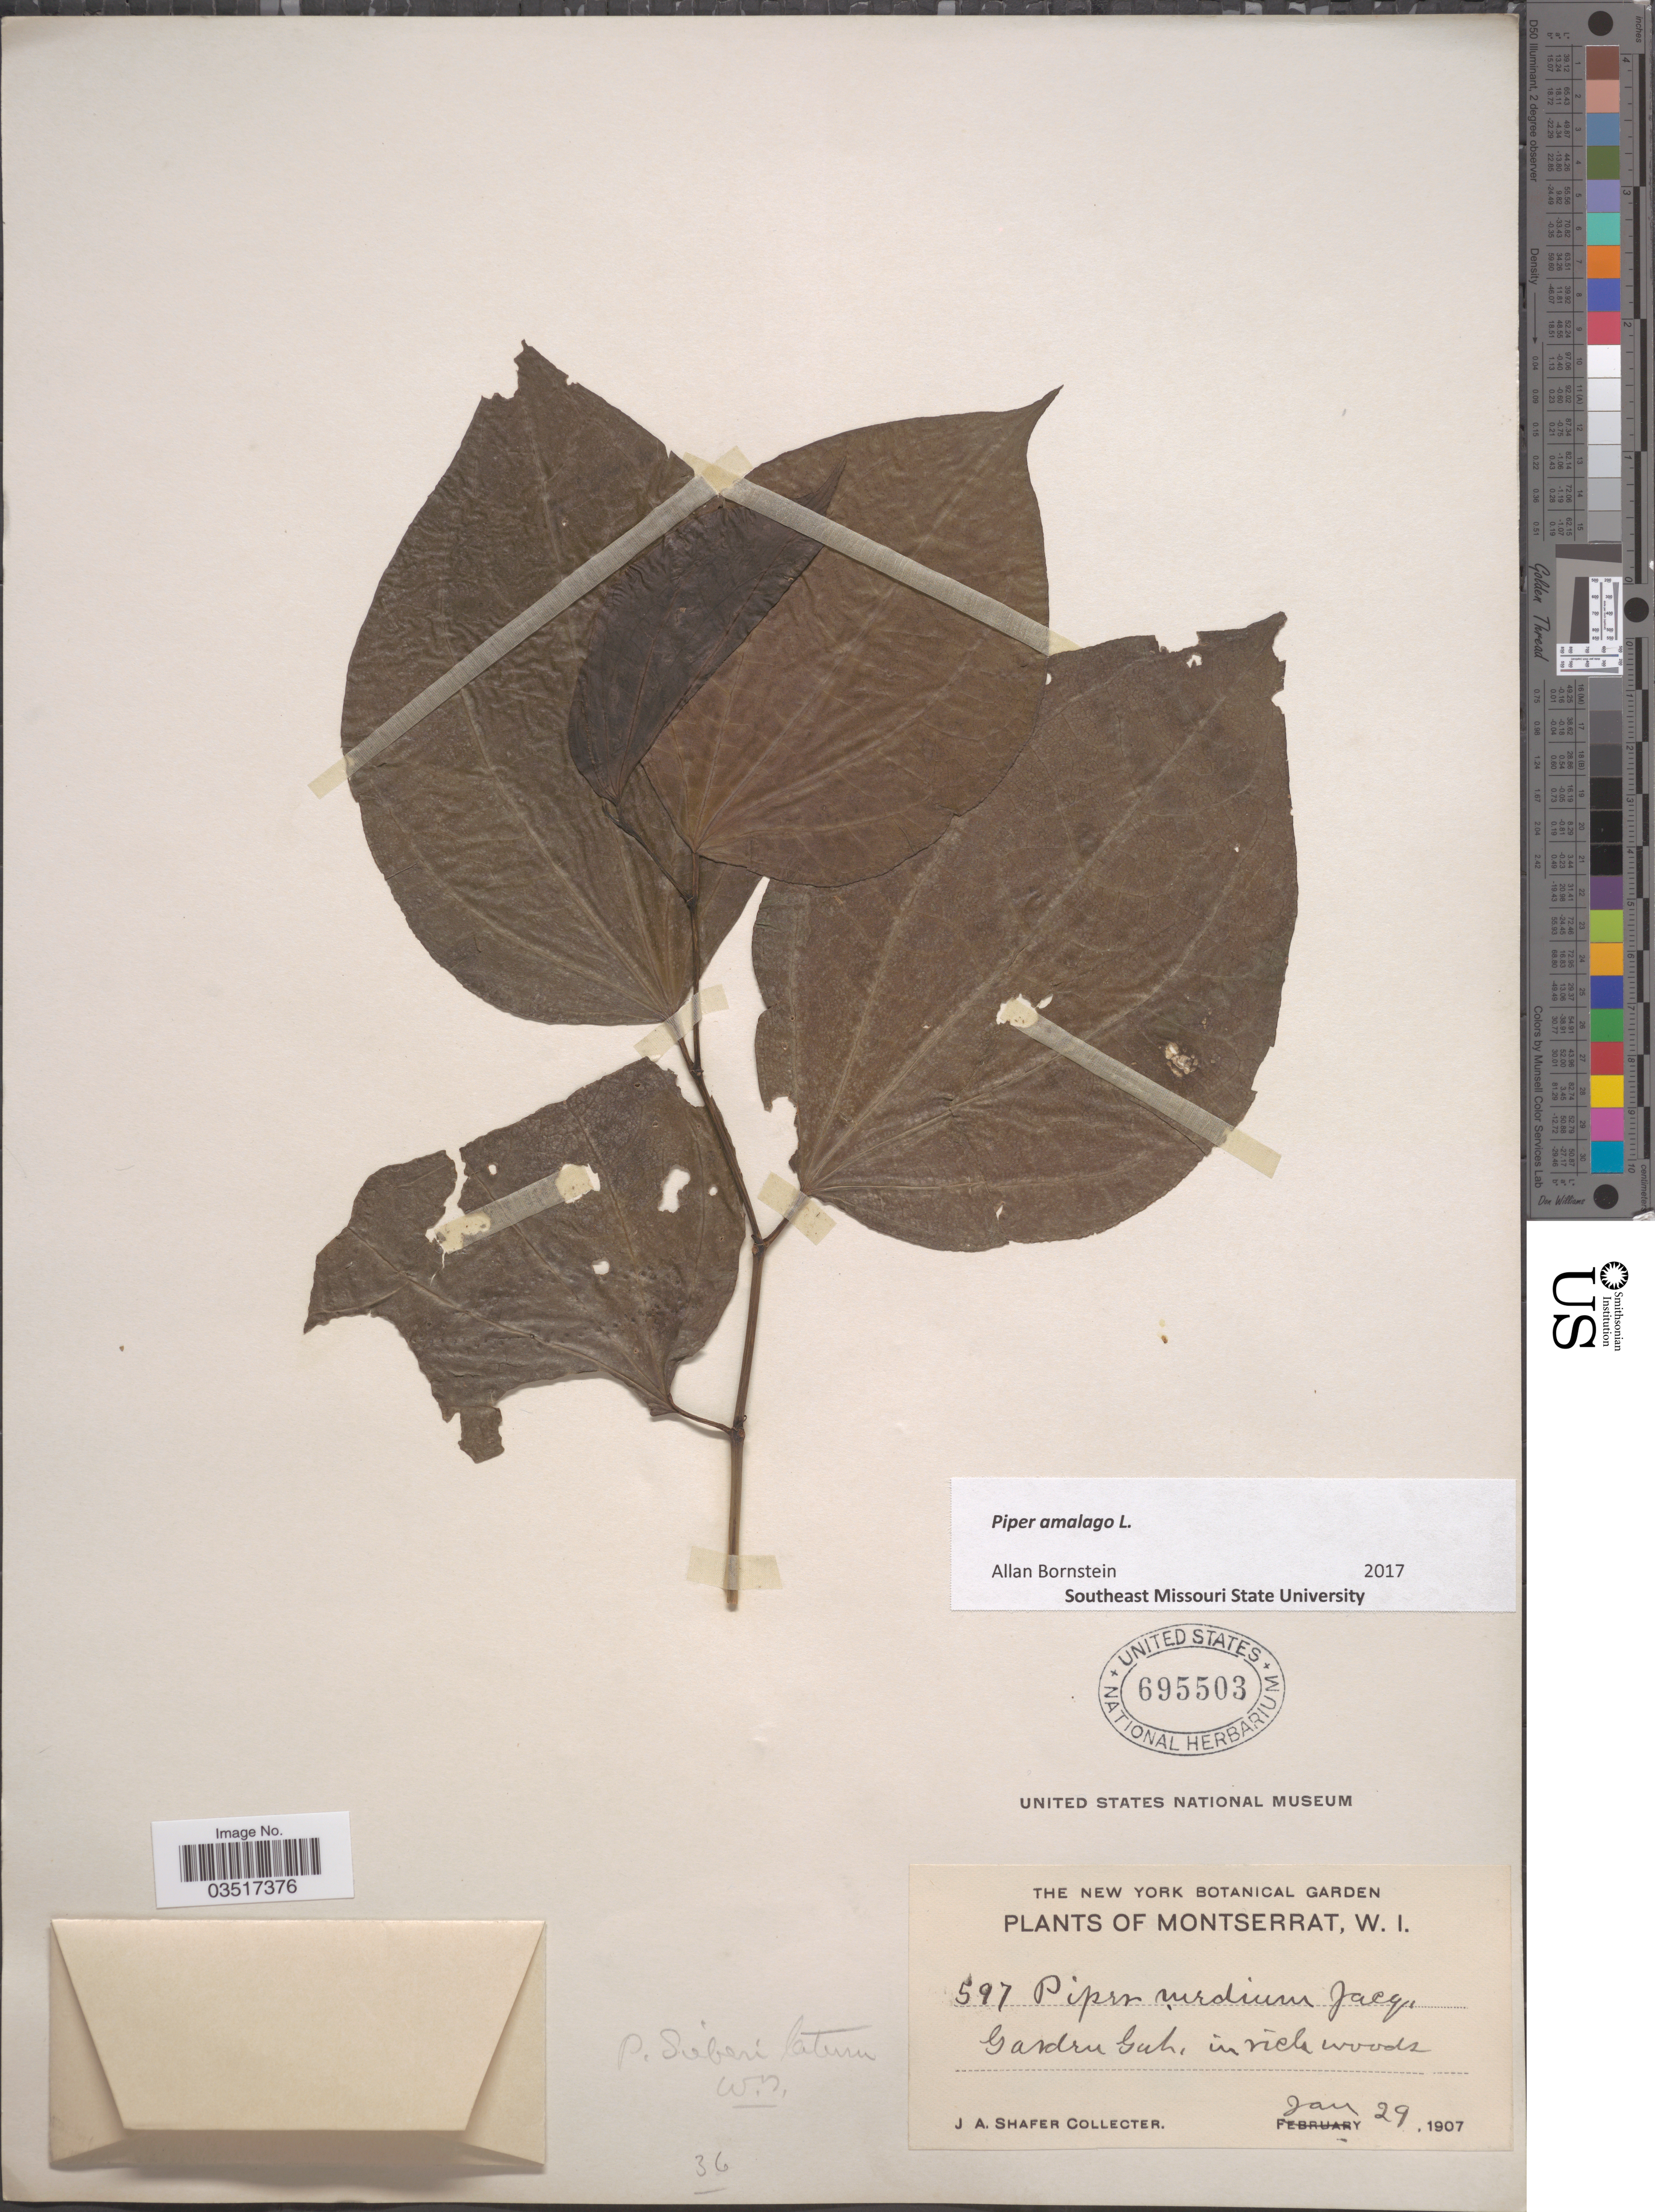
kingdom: Plantae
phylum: Tracheophyta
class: Magnoliopsida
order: Piperales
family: Piperaceae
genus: Piper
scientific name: Piper amalago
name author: L.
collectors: J. A. Shafer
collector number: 597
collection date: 1907-01-29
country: Montserrat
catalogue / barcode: US 695503